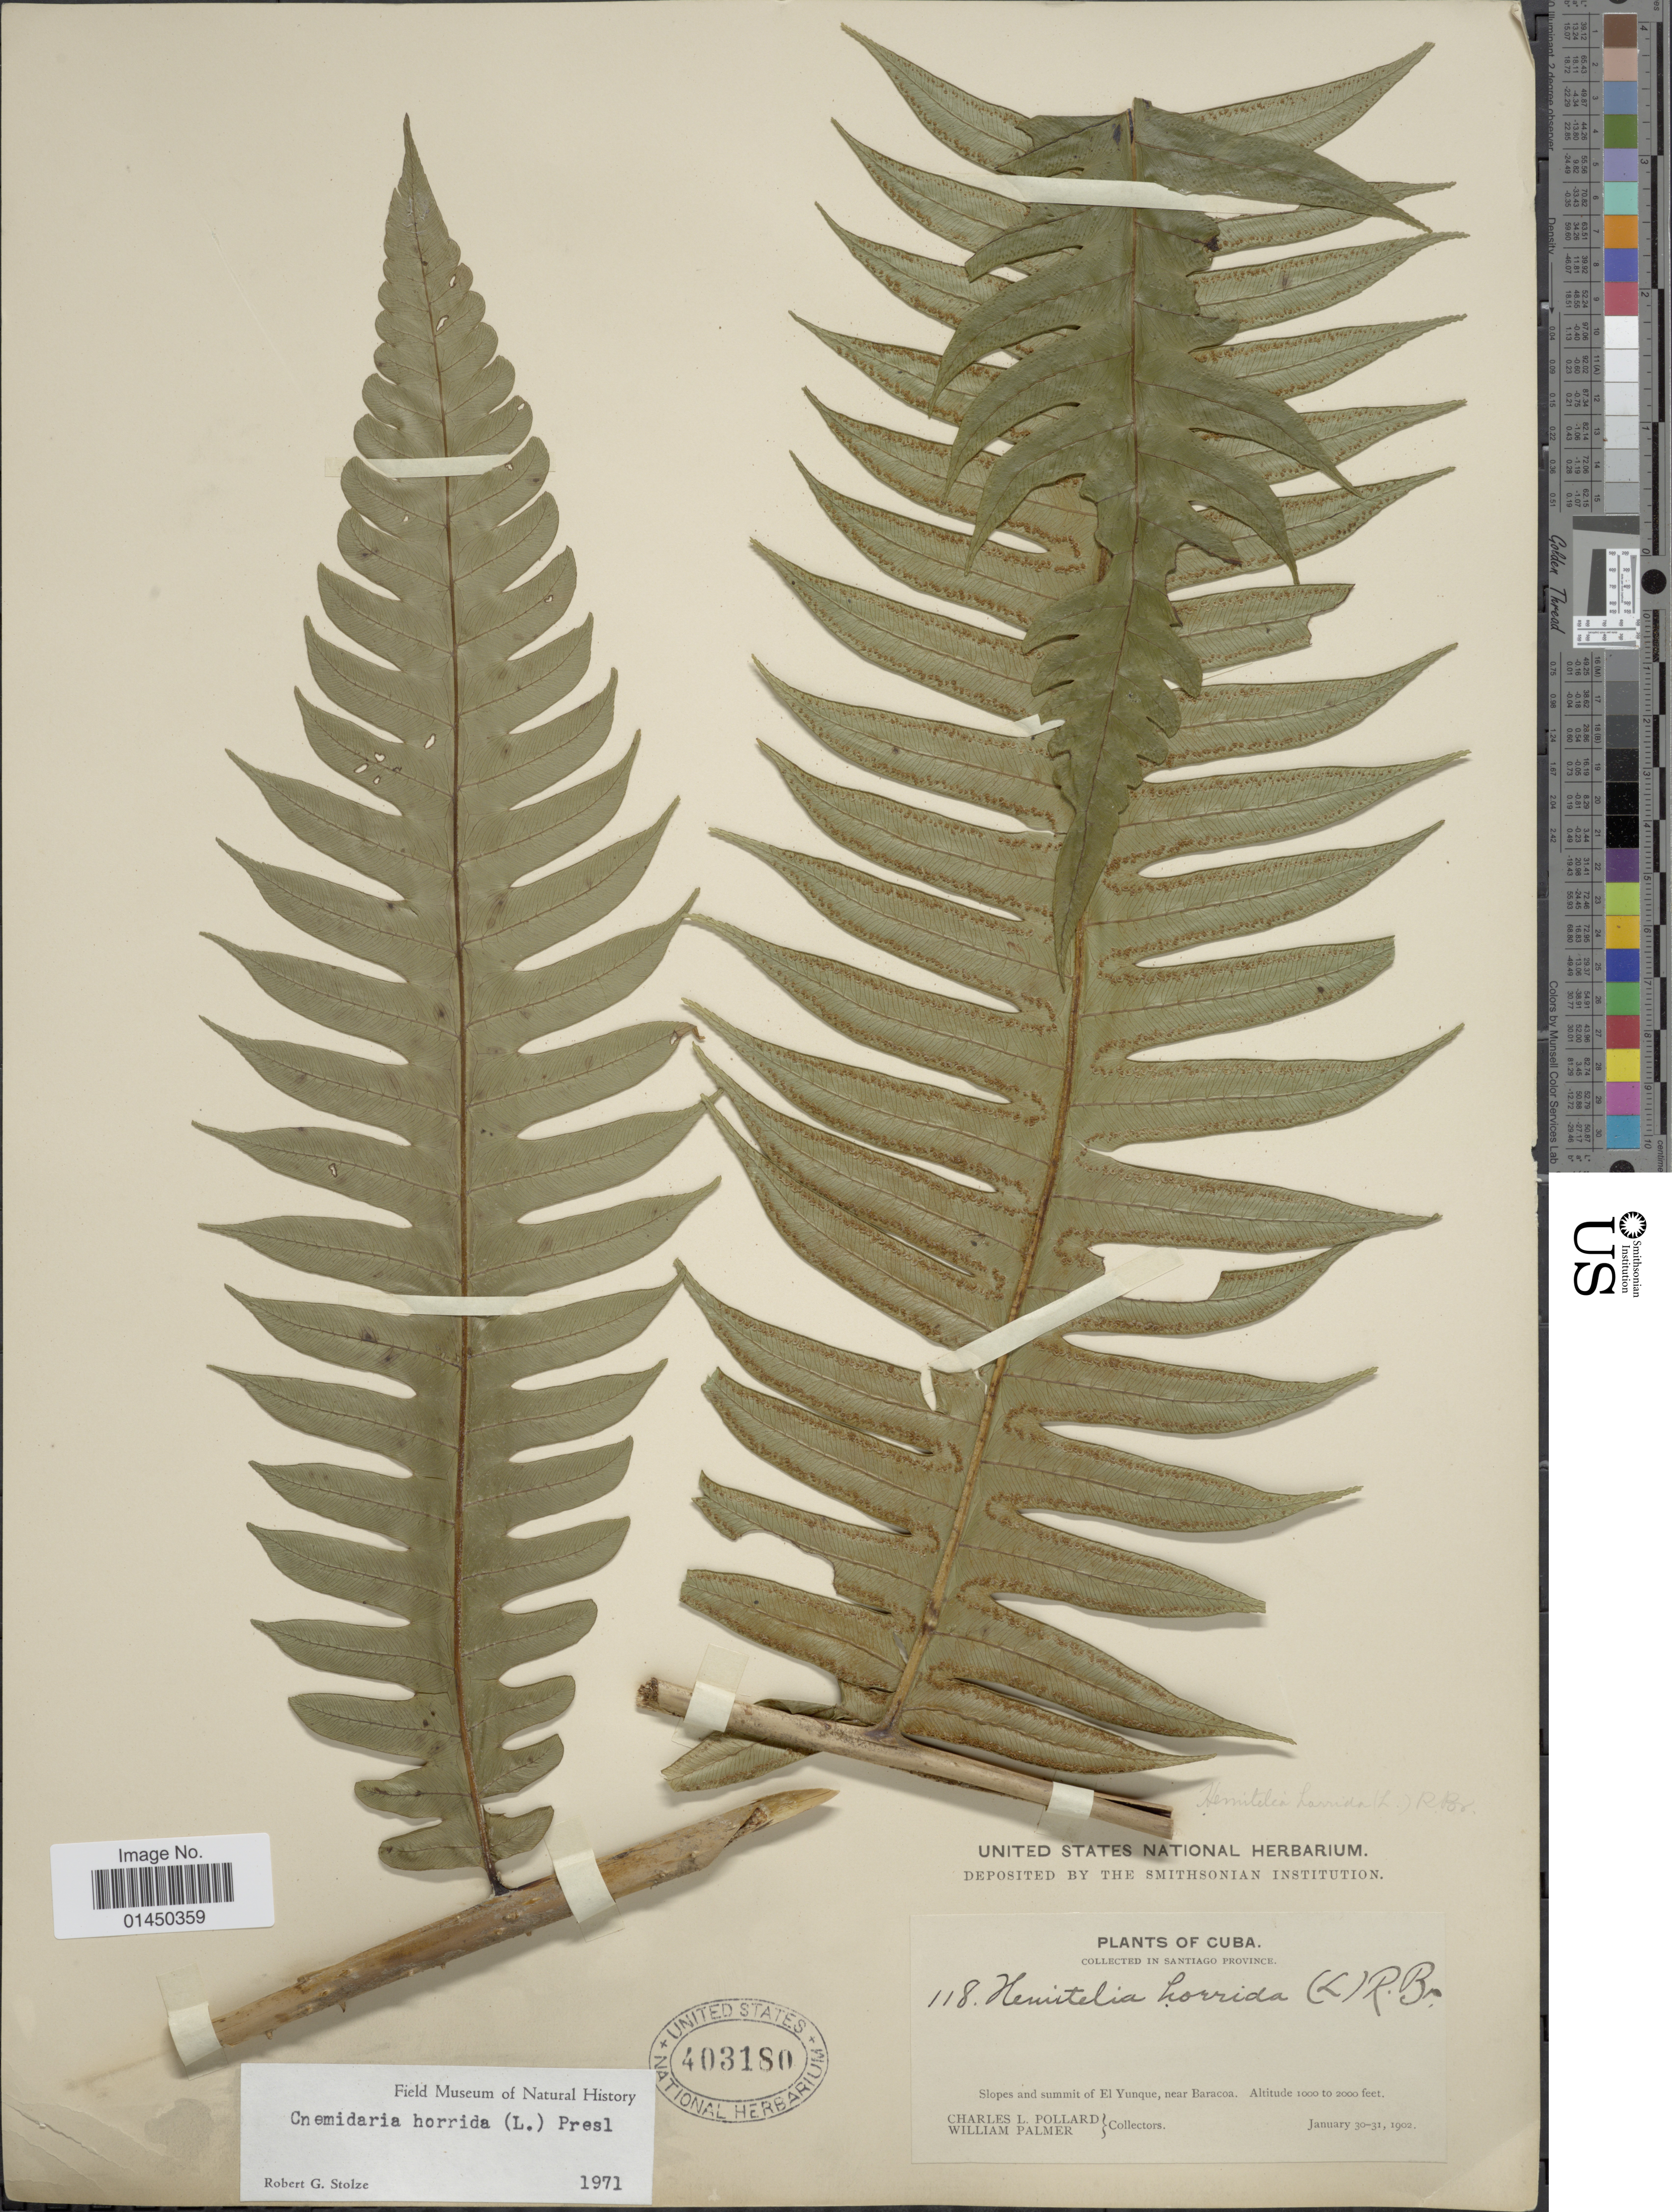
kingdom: Plantae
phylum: Tracheophyta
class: Polypodiopsida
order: Cyatheales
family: Cyatheaceae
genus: Cyathea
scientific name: Cyathea horrida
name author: (L.) Sm.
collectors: C. L. Pollard & W. Palmer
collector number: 118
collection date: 1902-01-30/1902-01-31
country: Cuba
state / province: Santiago de Cuba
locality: Santiago Province, slopes and summit of El Yunque, near Baracoa.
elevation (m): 305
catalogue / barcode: US 403180